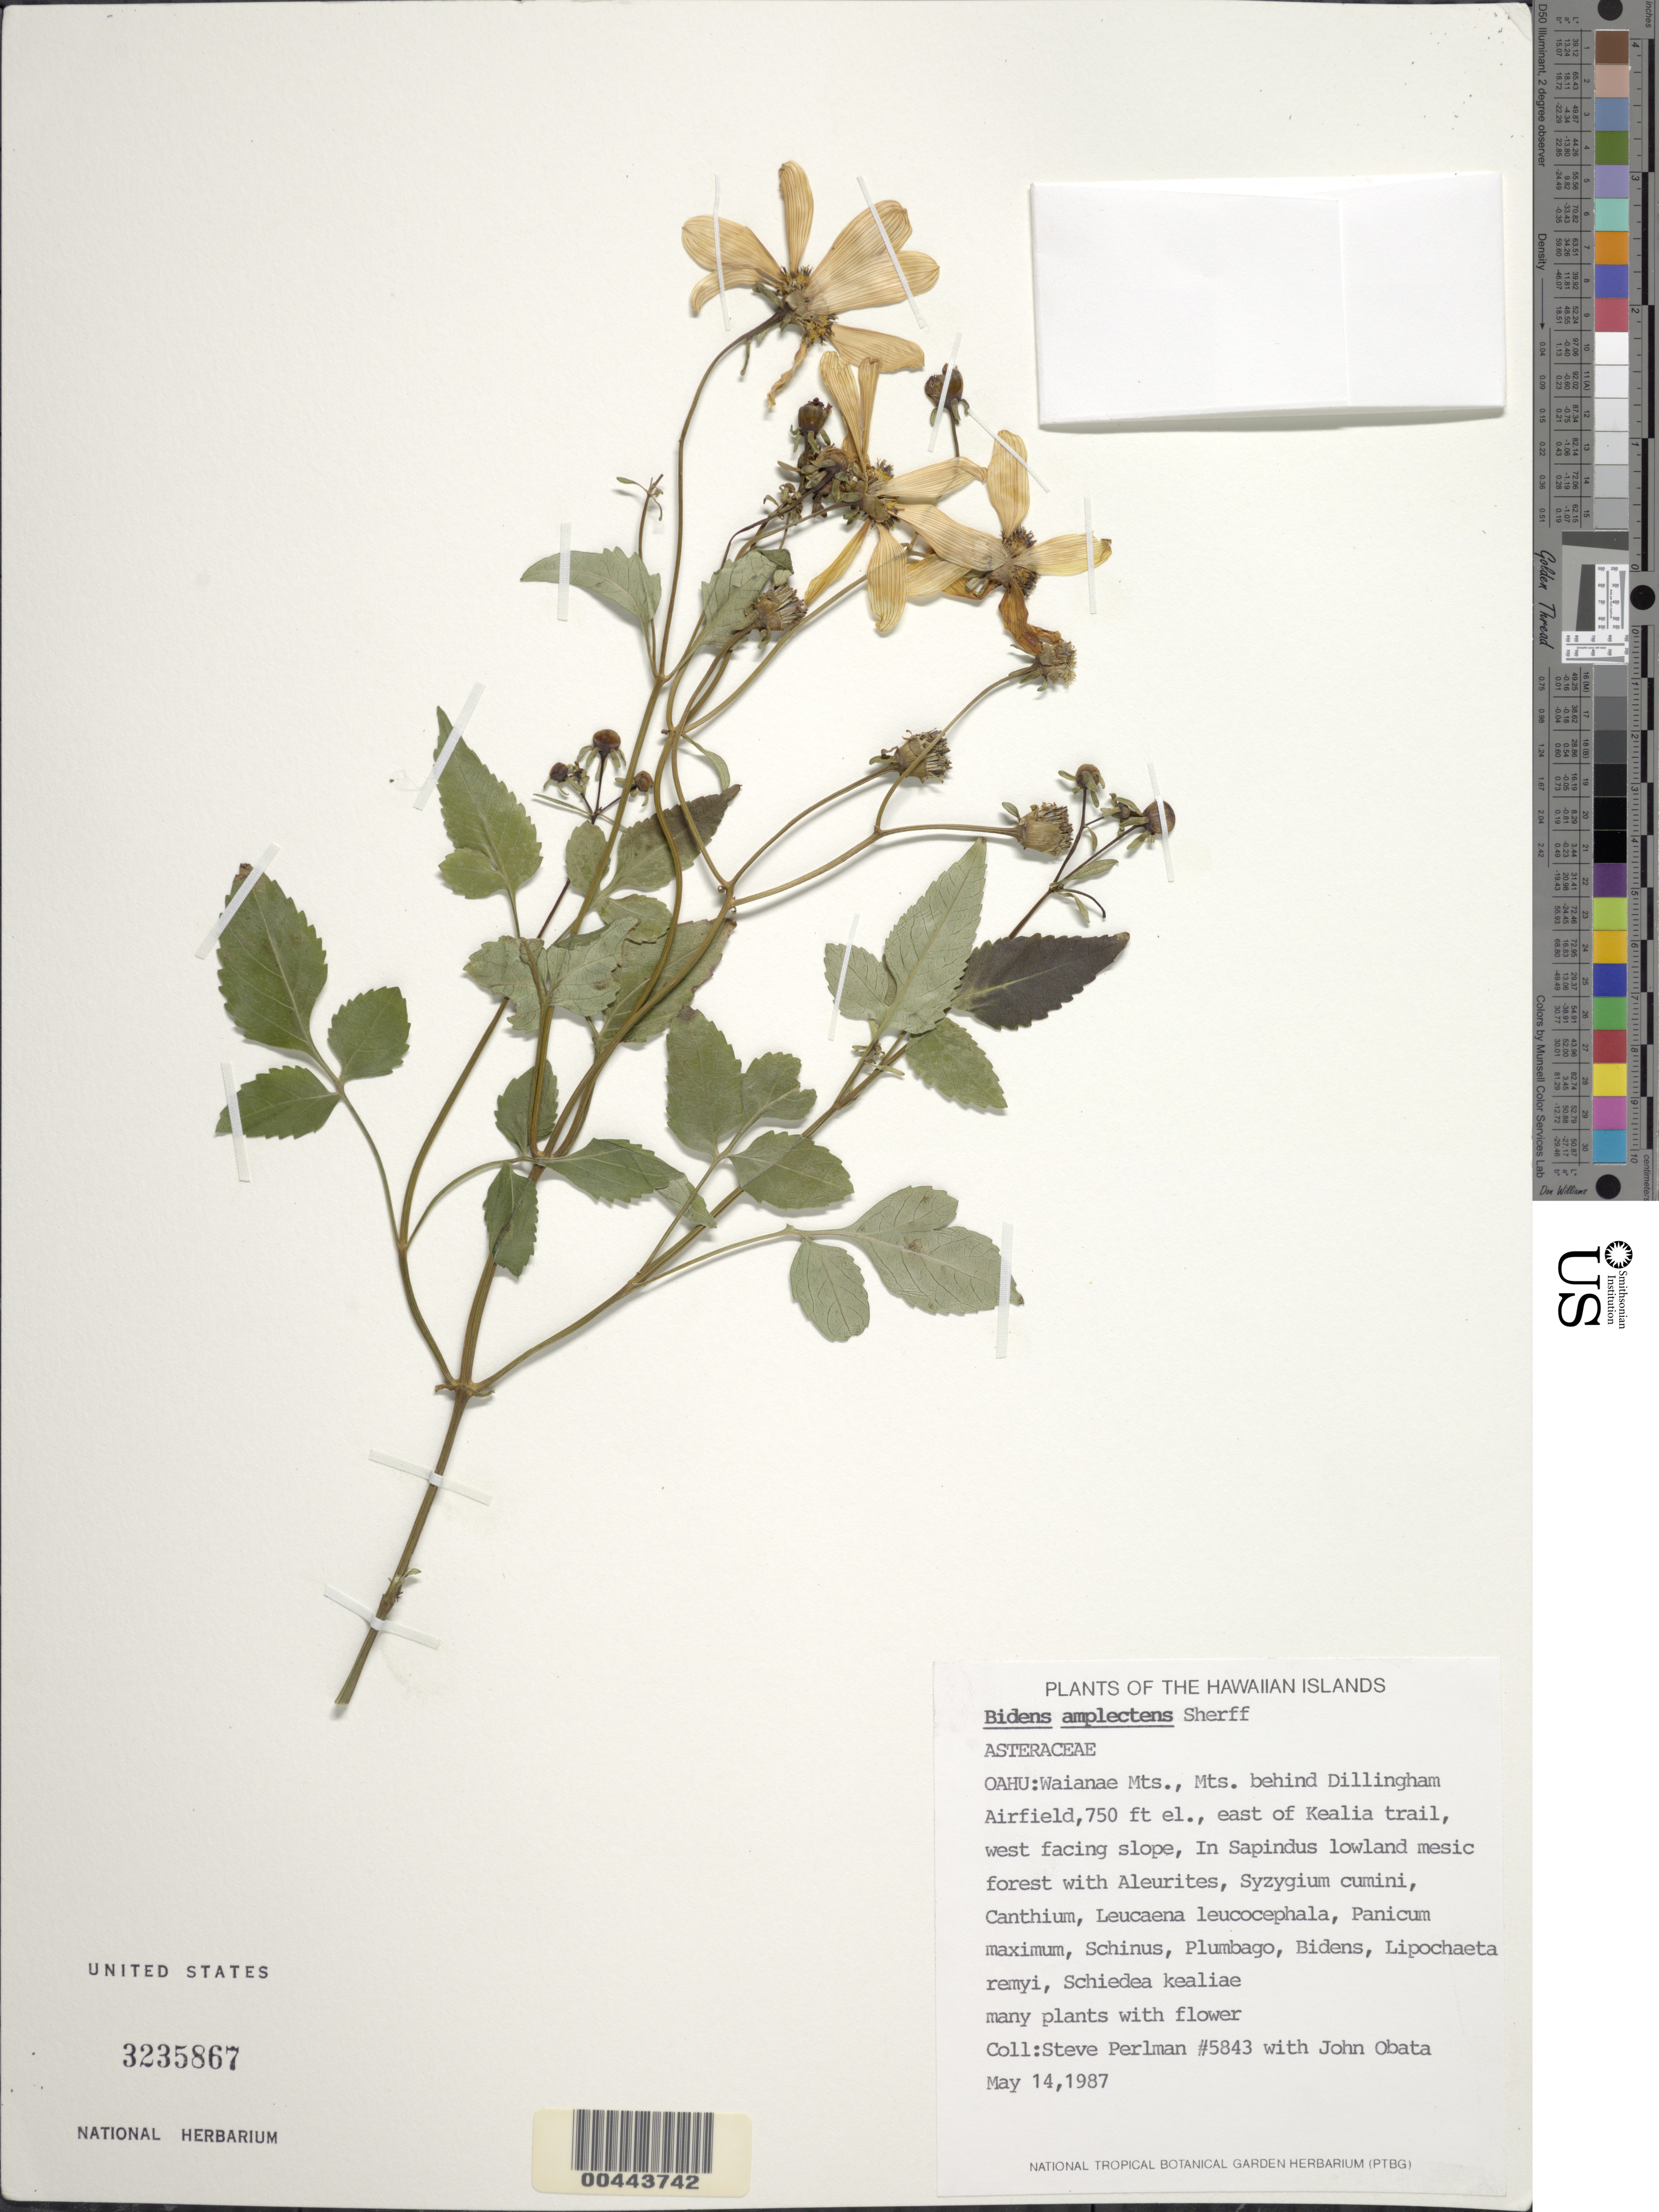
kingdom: Plantae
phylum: Tracheophyta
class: Magnoliopsida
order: Asterales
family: Asteraceae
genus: Bidens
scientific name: Bidens amplectens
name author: Sherff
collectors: S. P. Perlman & J. Obata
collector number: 5843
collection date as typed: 14 May 1987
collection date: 1987-05-14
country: United States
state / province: Hawaii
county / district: Honolulu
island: Oahu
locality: Waianae Mountains, Mountains behind Dillingham Airfield, E of Kealia trail, W facing slope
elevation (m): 229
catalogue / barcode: US 3235867